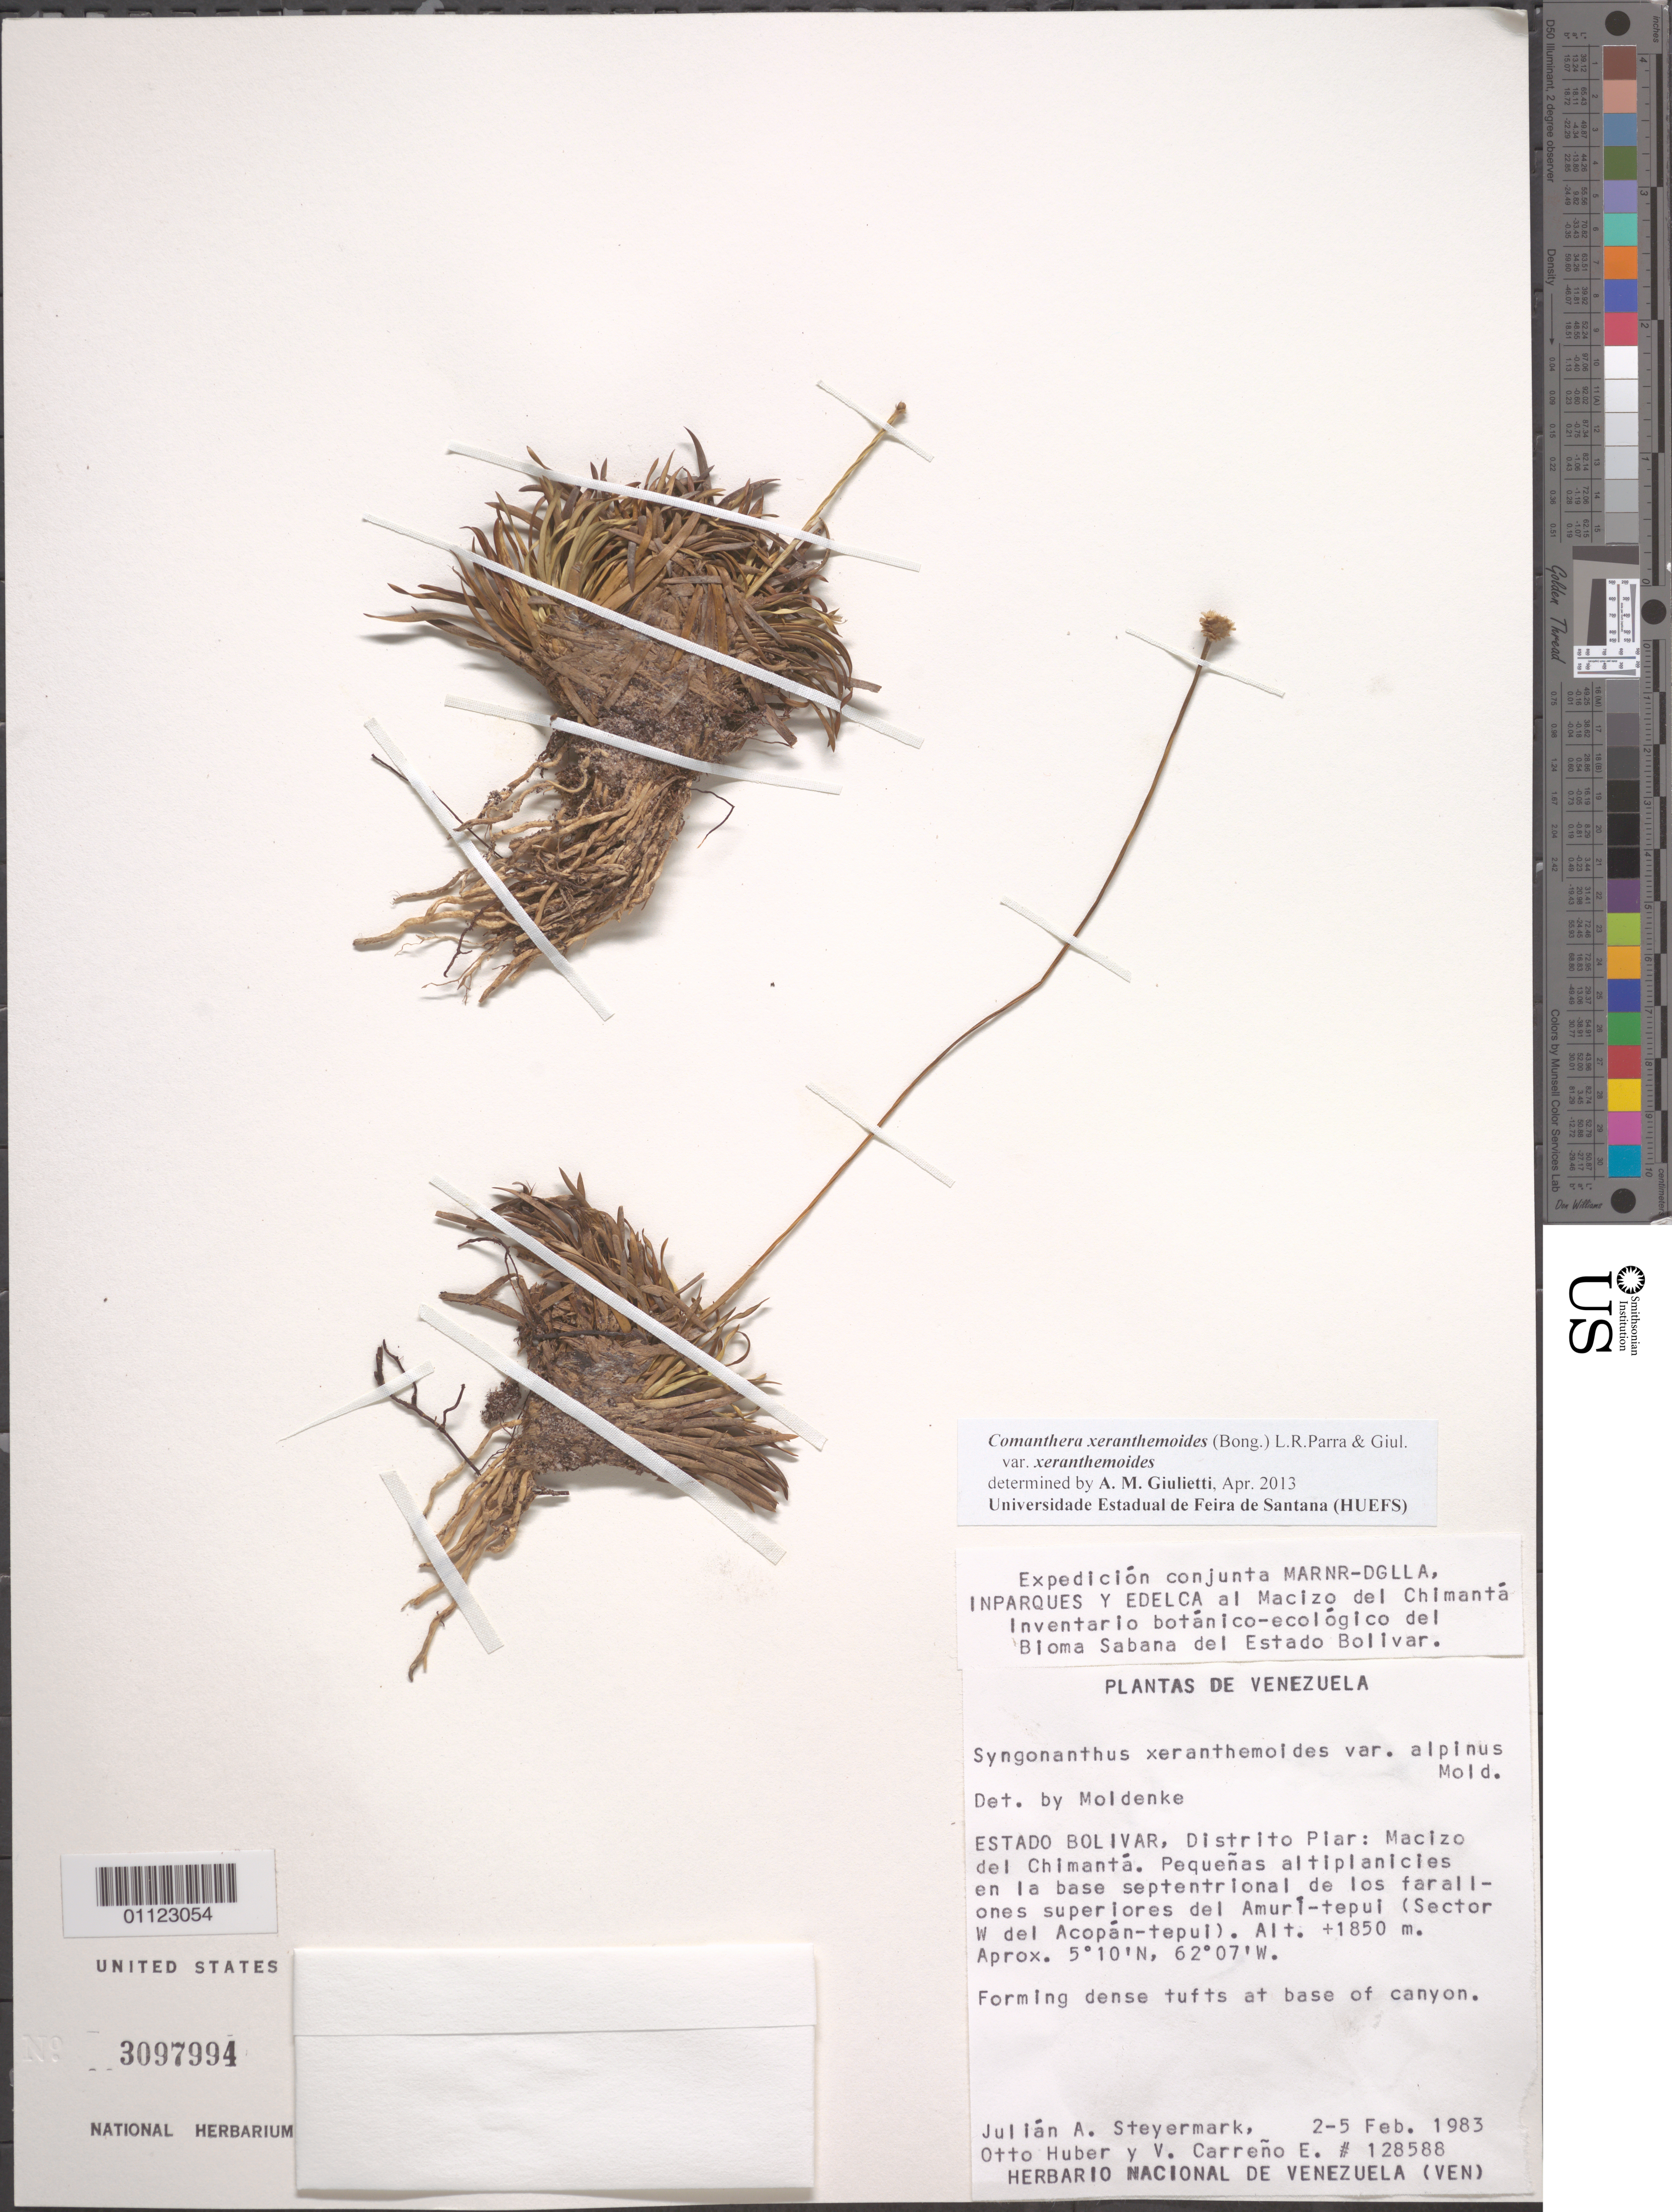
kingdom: Plantae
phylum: Tracheophyta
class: Liliopsida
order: Poales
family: Eriocaulaceae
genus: Comanthera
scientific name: Comanthera xeranthemoides var. xeranthemoides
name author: (Bong.) L.R. Parra & Giul.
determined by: Giulietti, Ana M.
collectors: J. Steyermark, O. Huber & V. Carreño E.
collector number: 128588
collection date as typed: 2 - 5 Feb. 1983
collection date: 1983-02-02/1983-02-05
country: Venezuela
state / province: Bolívar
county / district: Piar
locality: Macizo del Chimantá. Pequenas altiplanicies en la base septentrional de los farallones superioires de Amurí-tepui (Sector W del Acopán-tepui)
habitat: Base of canyon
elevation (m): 1850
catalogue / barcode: US 3097994